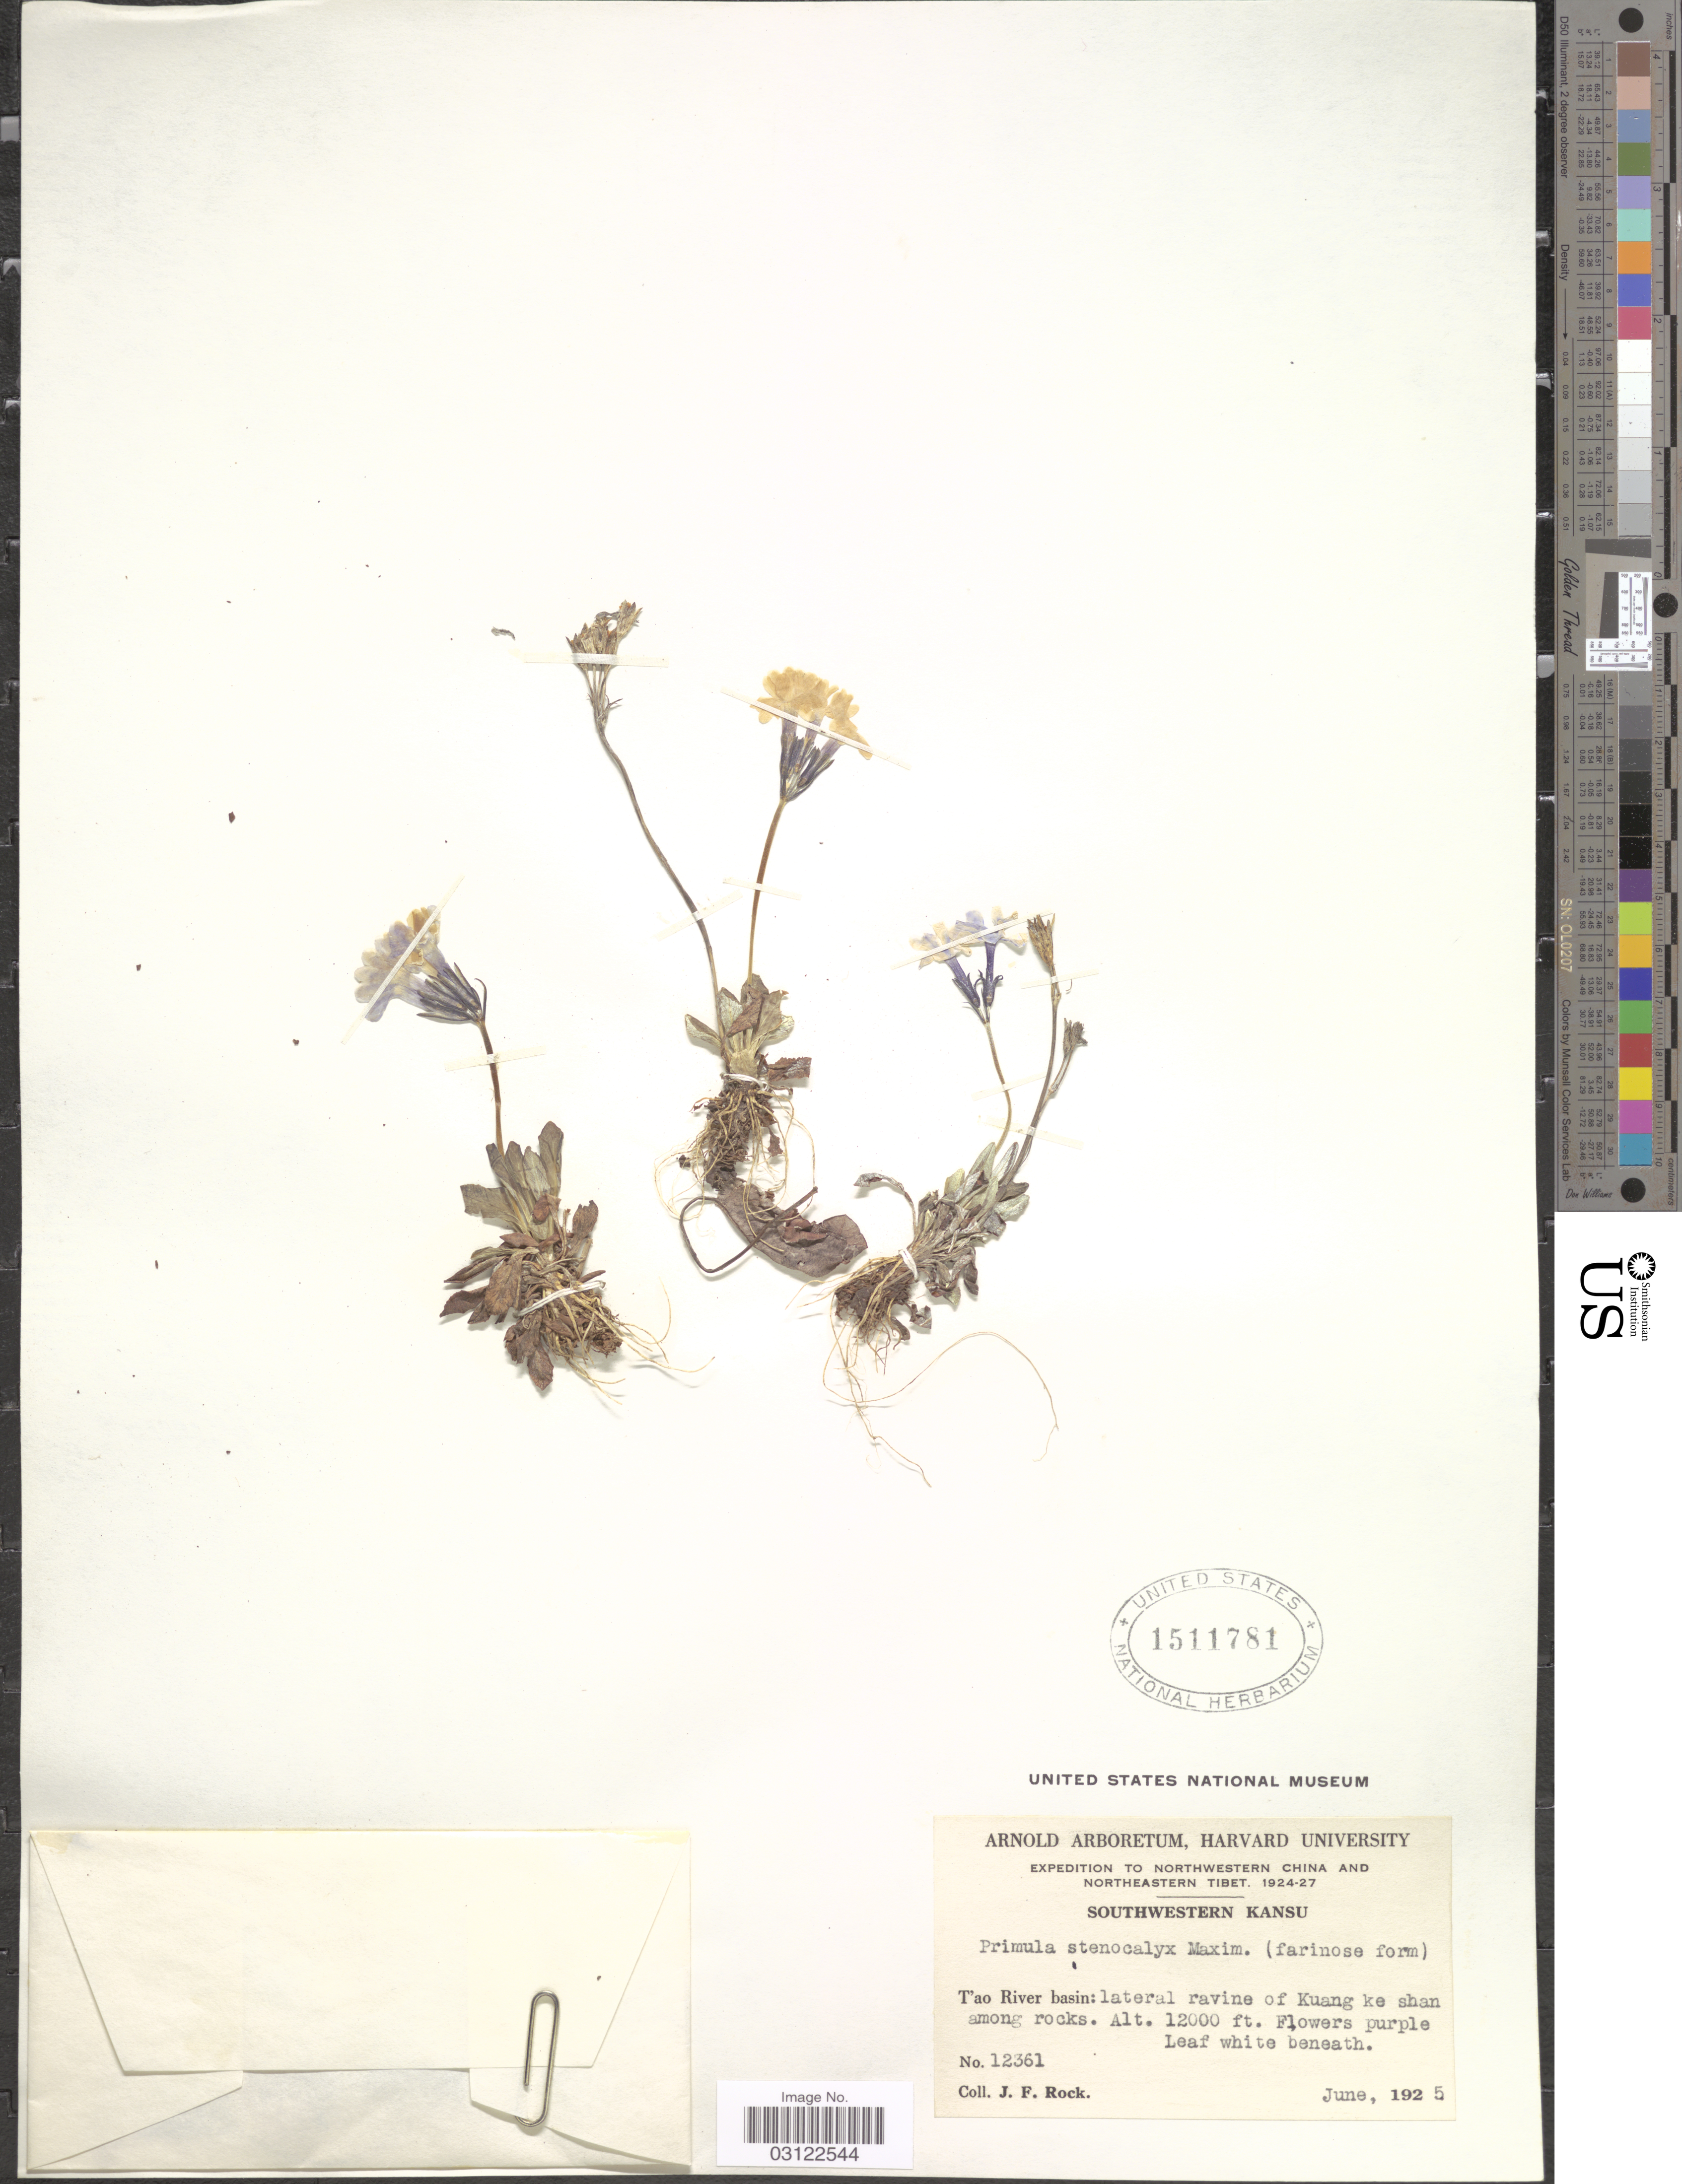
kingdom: Plantae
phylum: Tracheophyta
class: Magnoliopsida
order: Ericales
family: Primulaceae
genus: Primula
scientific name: Primula stenocalyx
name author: Maxim.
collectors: J. Rock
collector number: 12361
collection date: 1925-06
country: China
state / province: Gansu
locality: Northwestern China and Northeastern Tibet. Southwestern Kansu. T'ao River basin: lateral ravine of Kuang ke shan among rocks.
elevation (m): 3658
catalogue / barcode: US 1511781